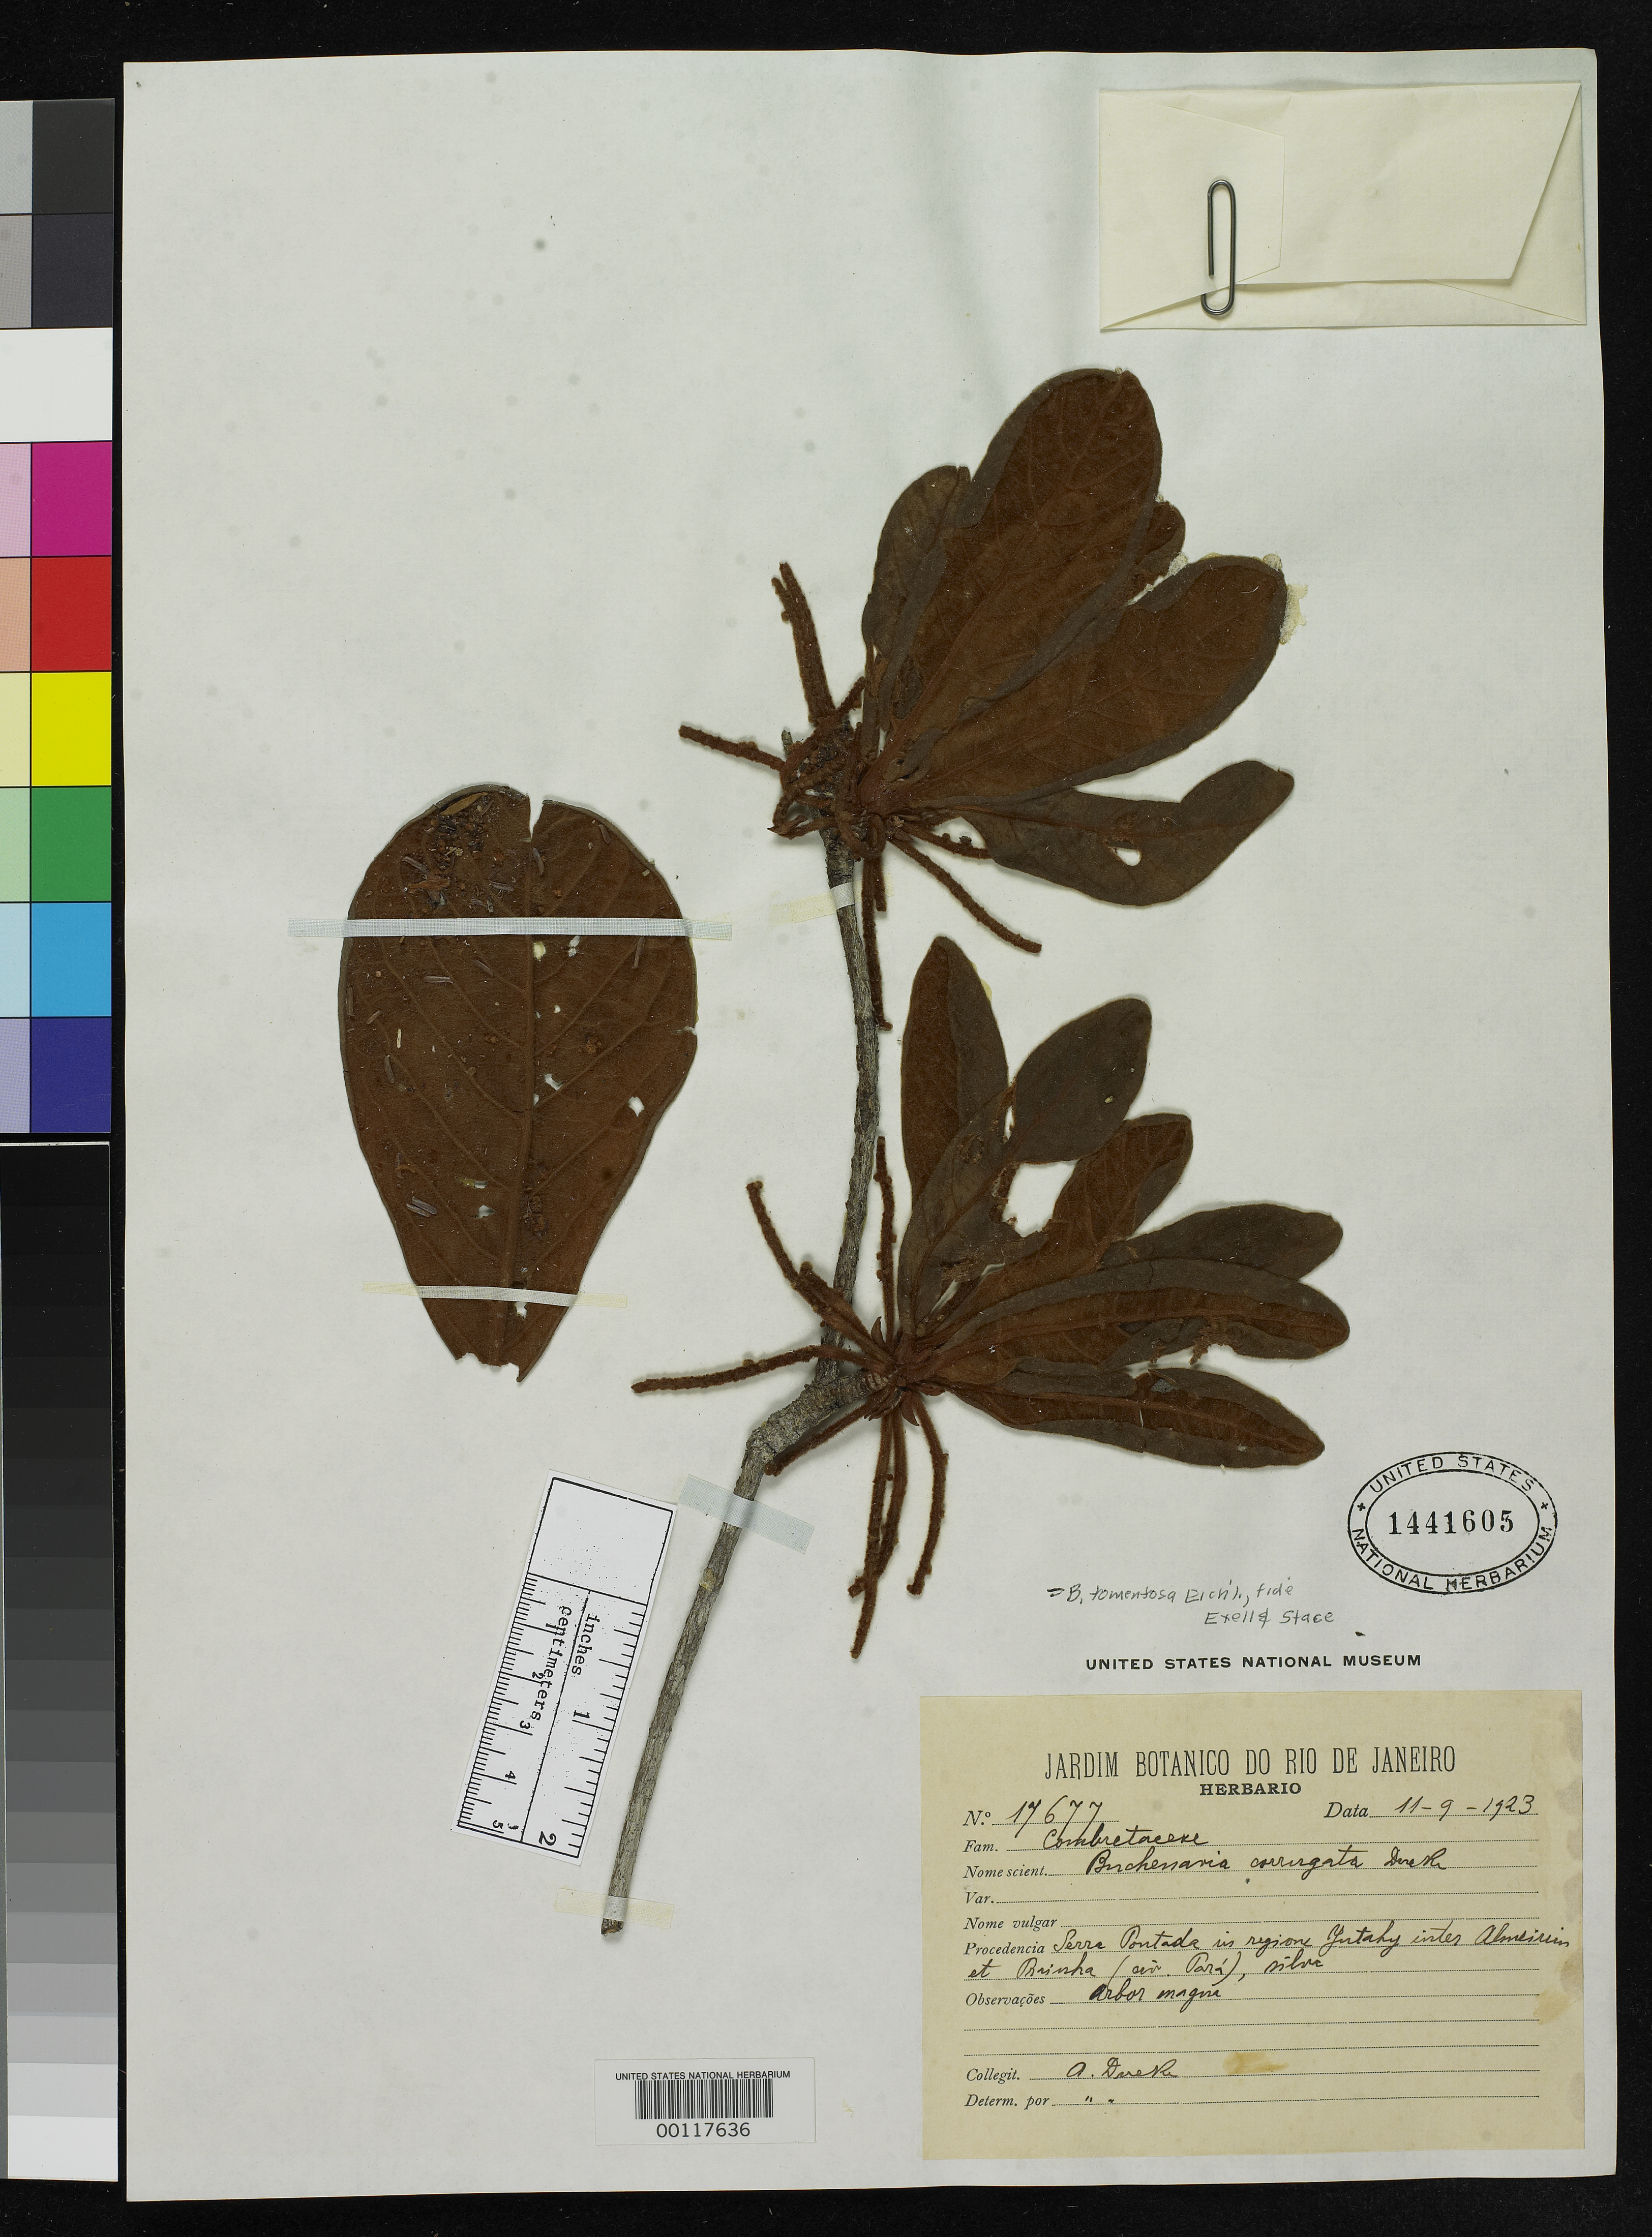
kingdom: Plantae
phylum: Tracheophyta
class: Magnoliopsida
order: Myrtales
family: Combretaceae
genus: Buchenavia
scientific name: Buchenavia corrugata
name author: Ducke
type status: Isotype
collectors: A. Ducke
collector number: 17677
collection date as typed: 11 Sep 1923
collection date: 1923-09-11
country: Brazil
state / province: Pará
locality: Serra Pontada in region Yutahy.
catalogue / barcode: US 1441605